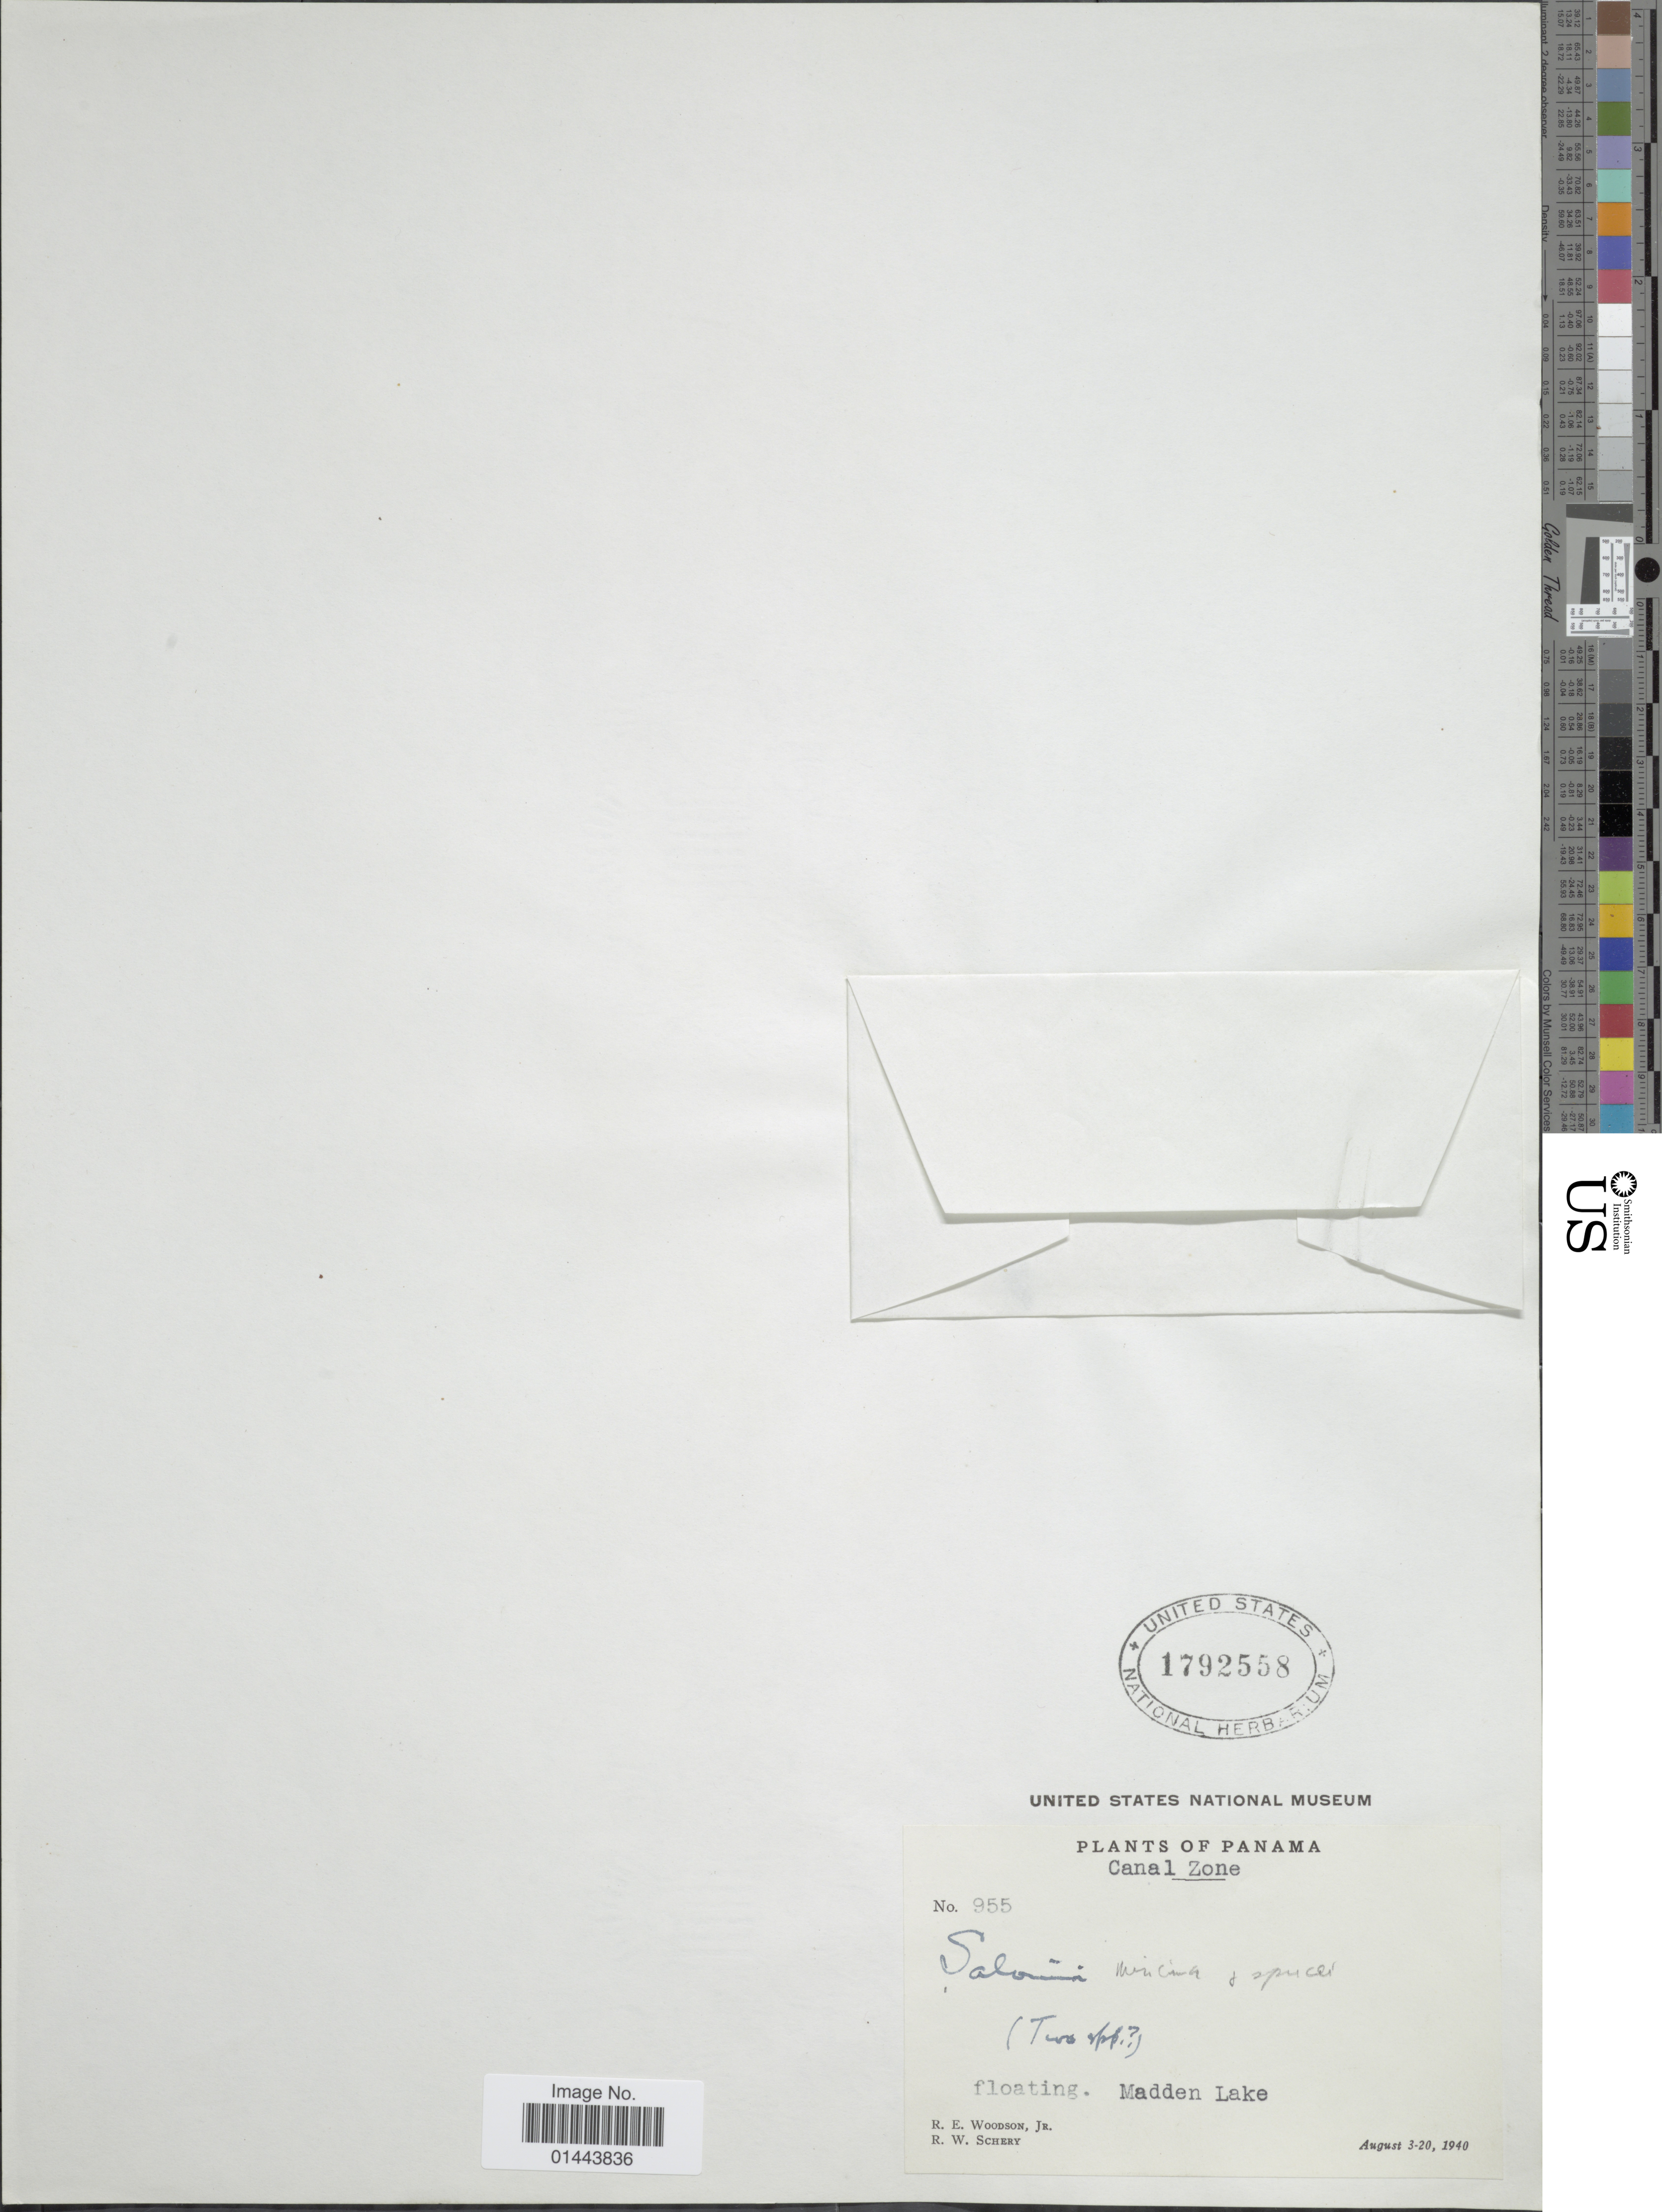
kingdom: Plantae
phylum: Tracheophyta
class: Polypodiopsida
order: Salviniales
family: Salviniaceae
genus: Salvinia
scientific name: Salvinia minima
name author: Baker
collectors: R. E. Woodson & R. W. Schery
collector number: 955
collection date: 1940-08-03/1940-08-20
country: Panama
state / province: Colón / Panamá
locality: Canal Zone, floating, Madden Lake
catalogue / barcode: US 1792558